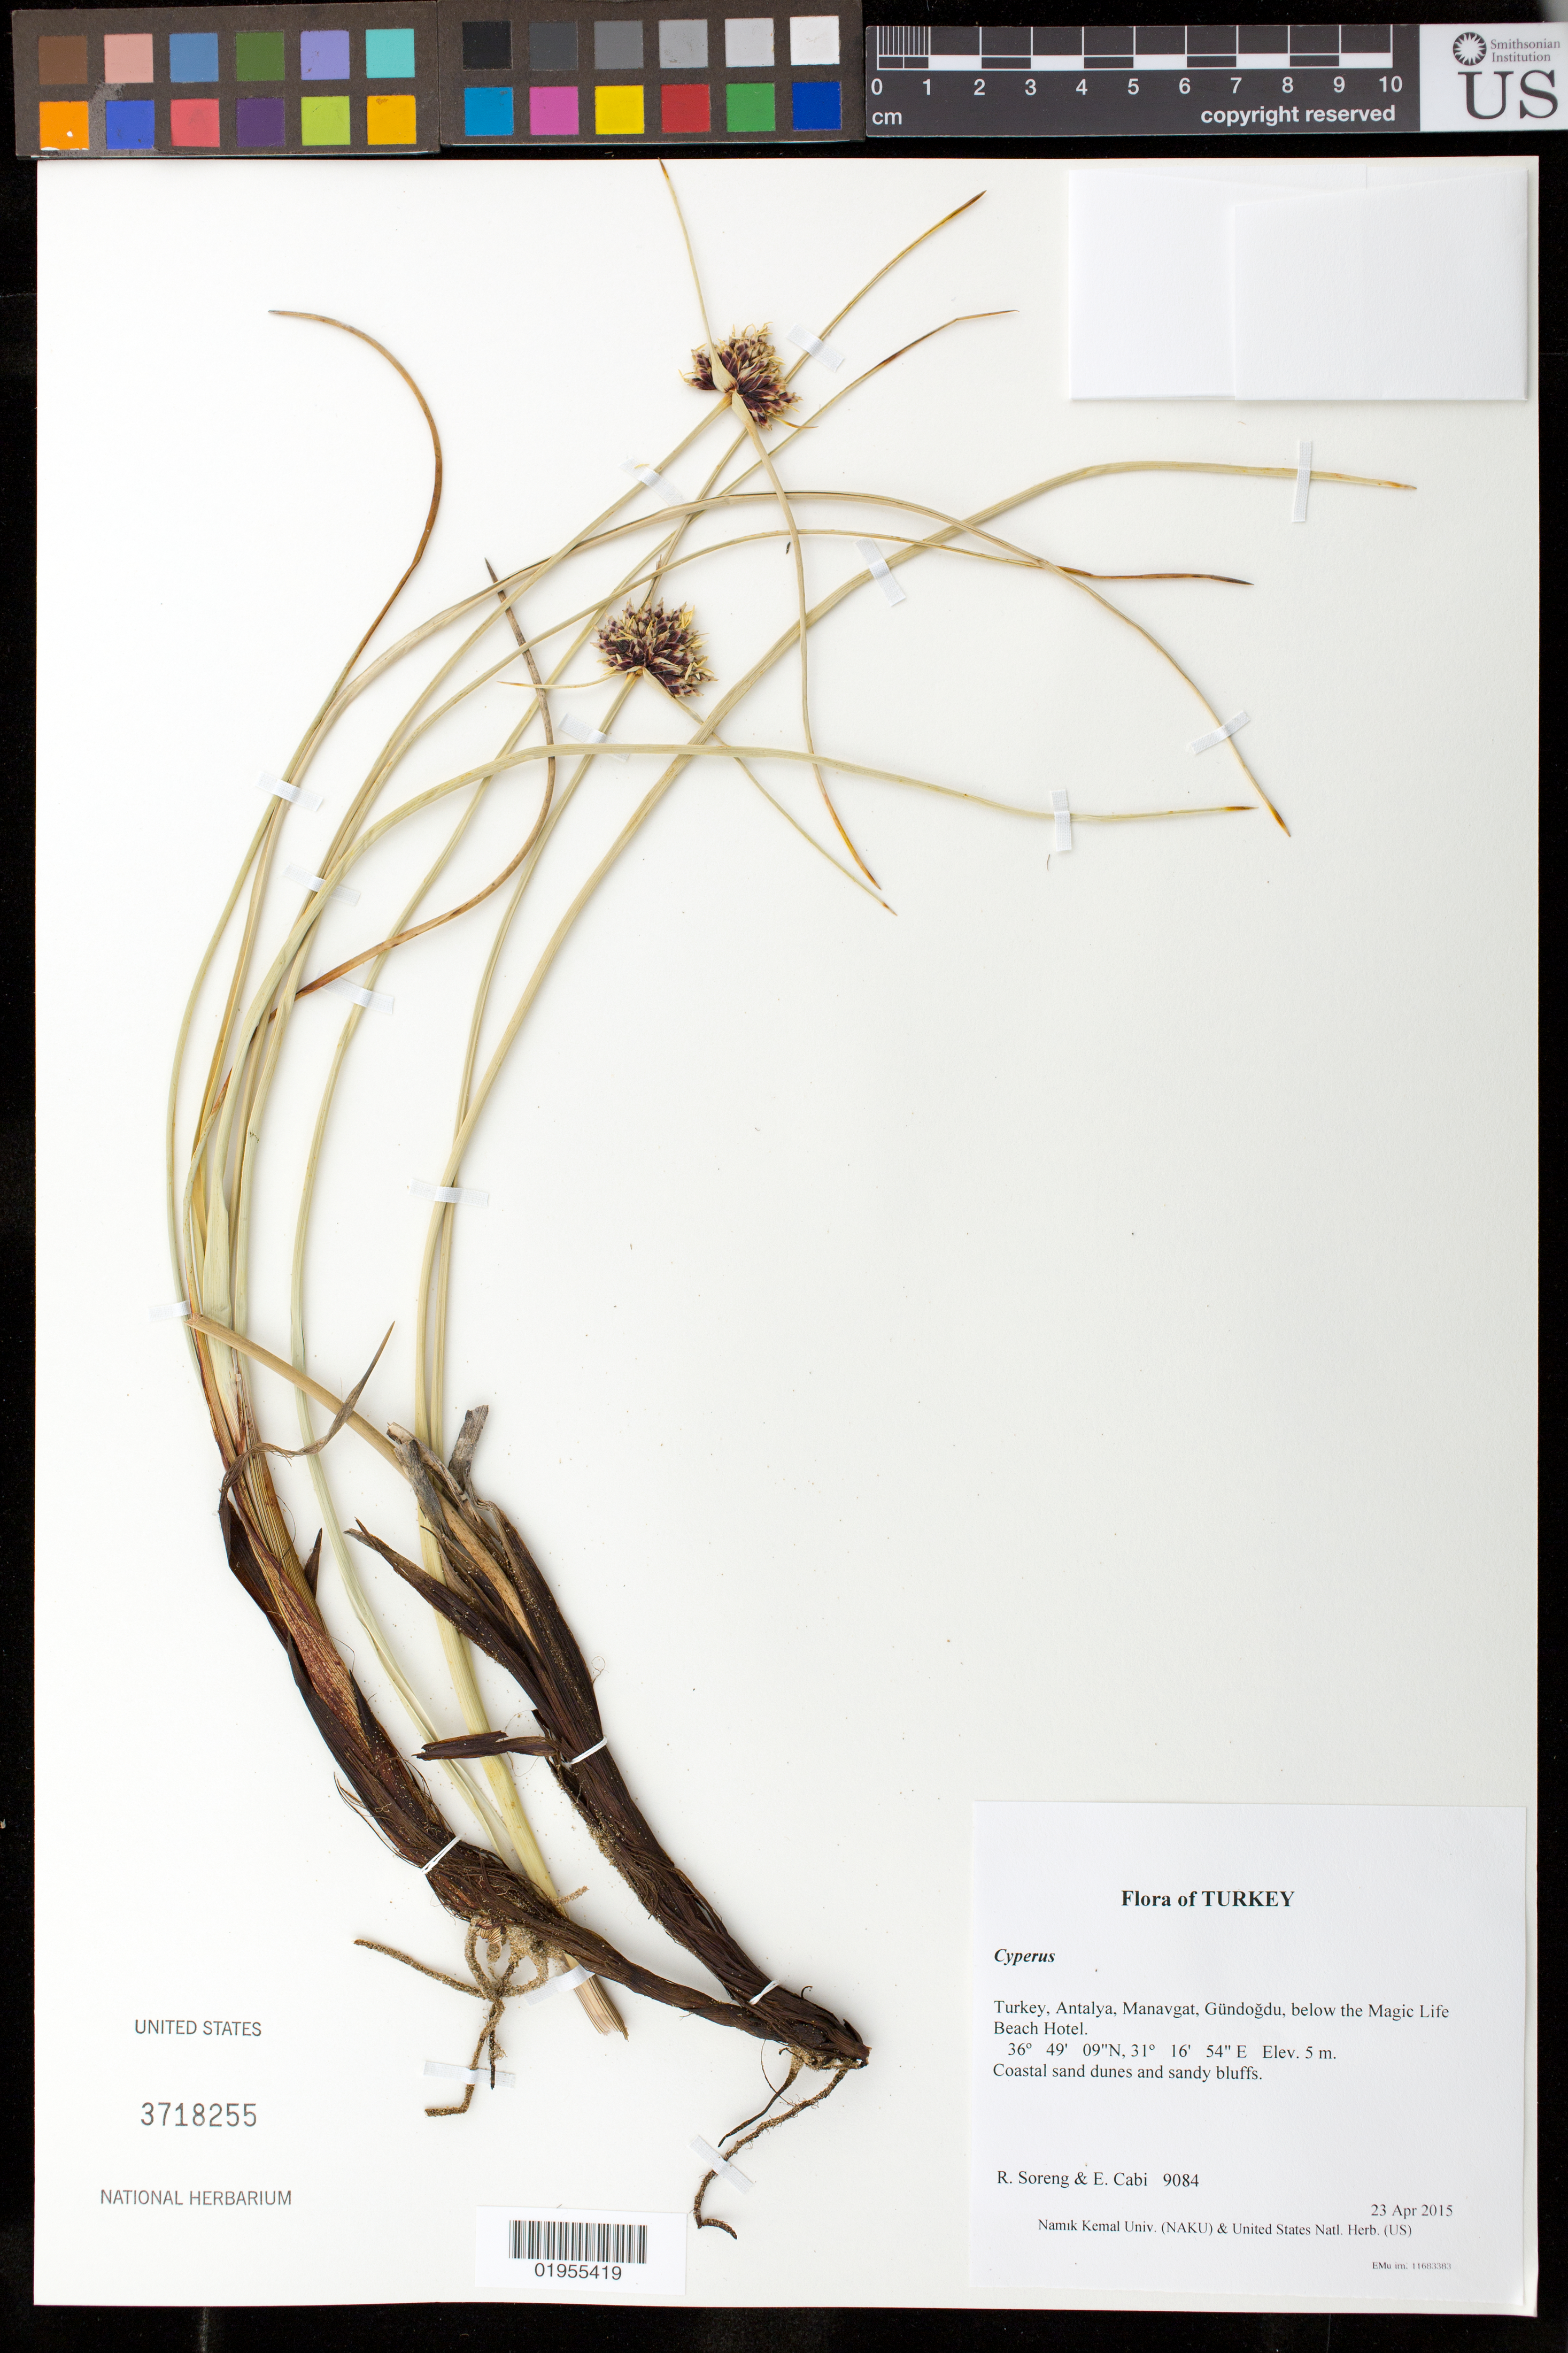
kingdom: Plantae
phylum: Tracheophyta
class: Liliopsida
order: Poales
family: Cyperaceae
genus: Cyperus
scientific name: Cyperus capitatus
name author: Vand.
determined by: Strong, Mark T., (BOT), Smithsonian Institution - National Museum of Natural History (UNITED STATES)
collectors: R. J. Soreng & E. Cabi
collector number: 9084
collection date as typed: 2015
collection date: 2015-04-23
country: Turkey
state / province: Antalya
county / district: Manavgat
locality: Gundogdu, below the Majic Life Beach Hotel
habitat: Coastal sand dunes and sandy bluffs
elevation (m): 5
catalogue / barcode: US 3718255